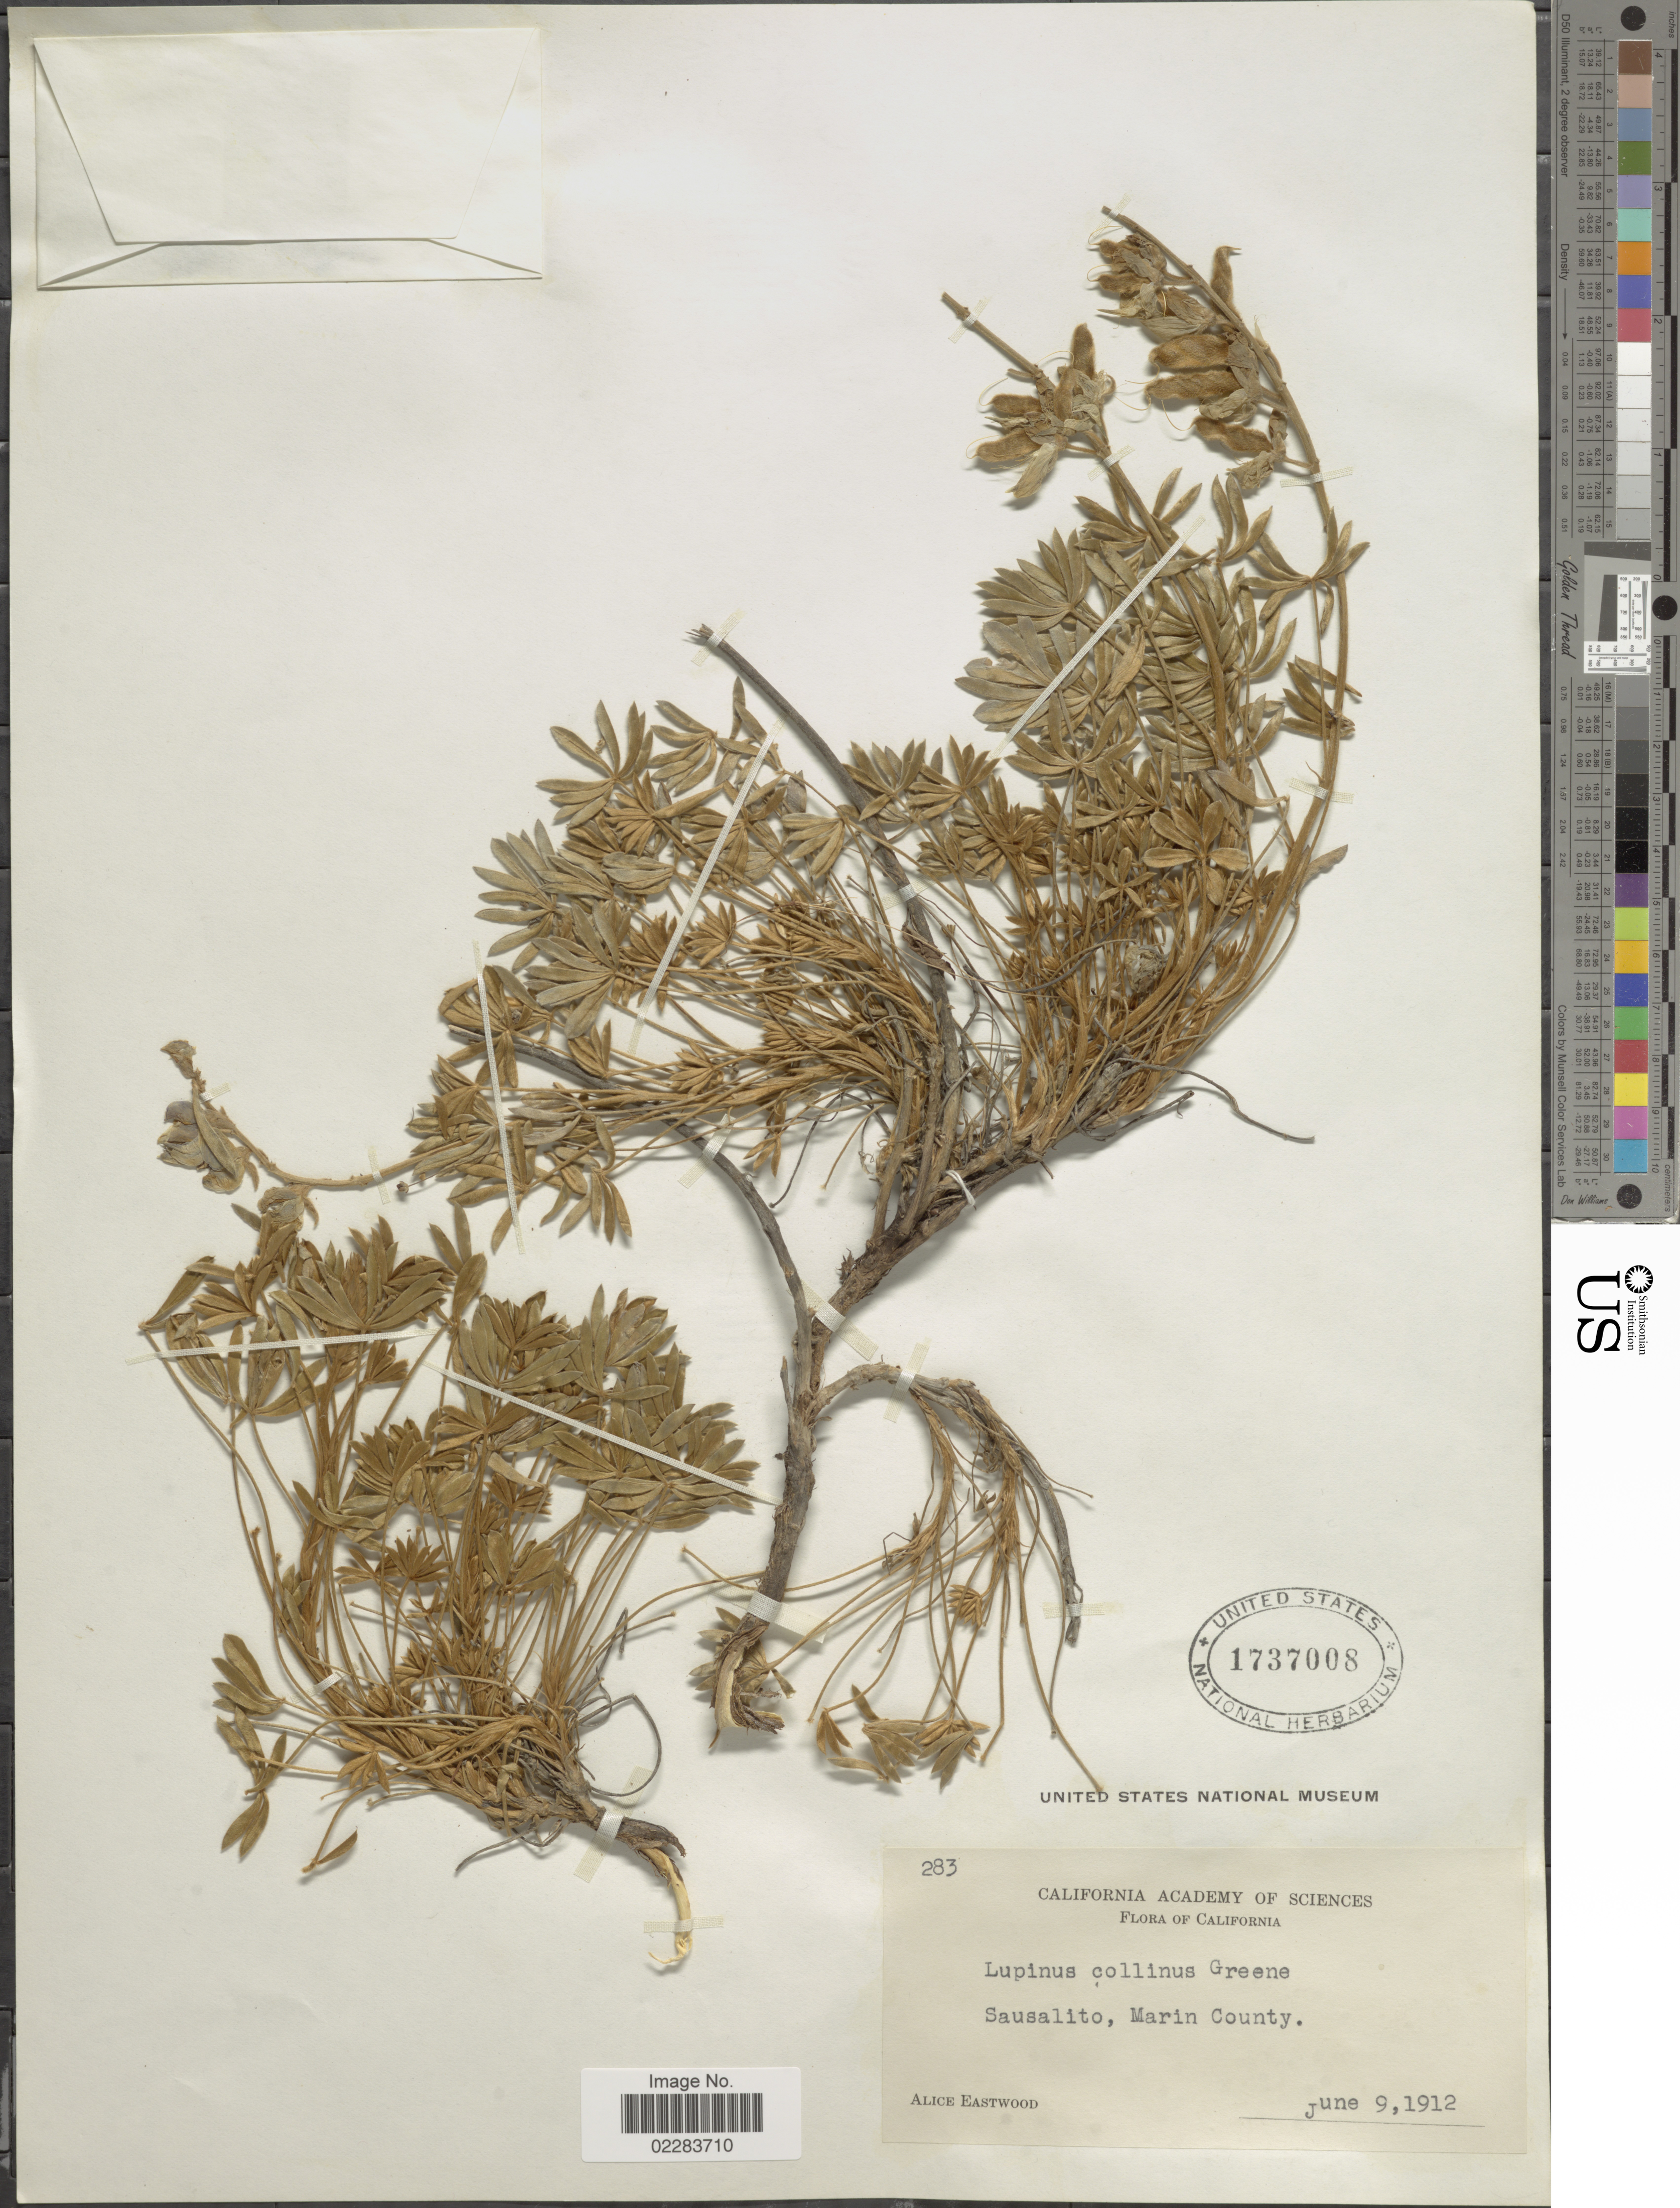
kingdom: Plantae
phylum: Tracheophyta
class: Magnoliopsida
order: Fabales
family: Fabaceae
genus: Lupinus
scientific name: Lupinus albifrons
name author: Benth.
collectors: A. Eastwood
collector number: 283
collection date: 1912-06-09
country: United States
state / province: California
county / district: Marin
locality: Sausalito, Marin County.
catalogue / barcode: US 1737008